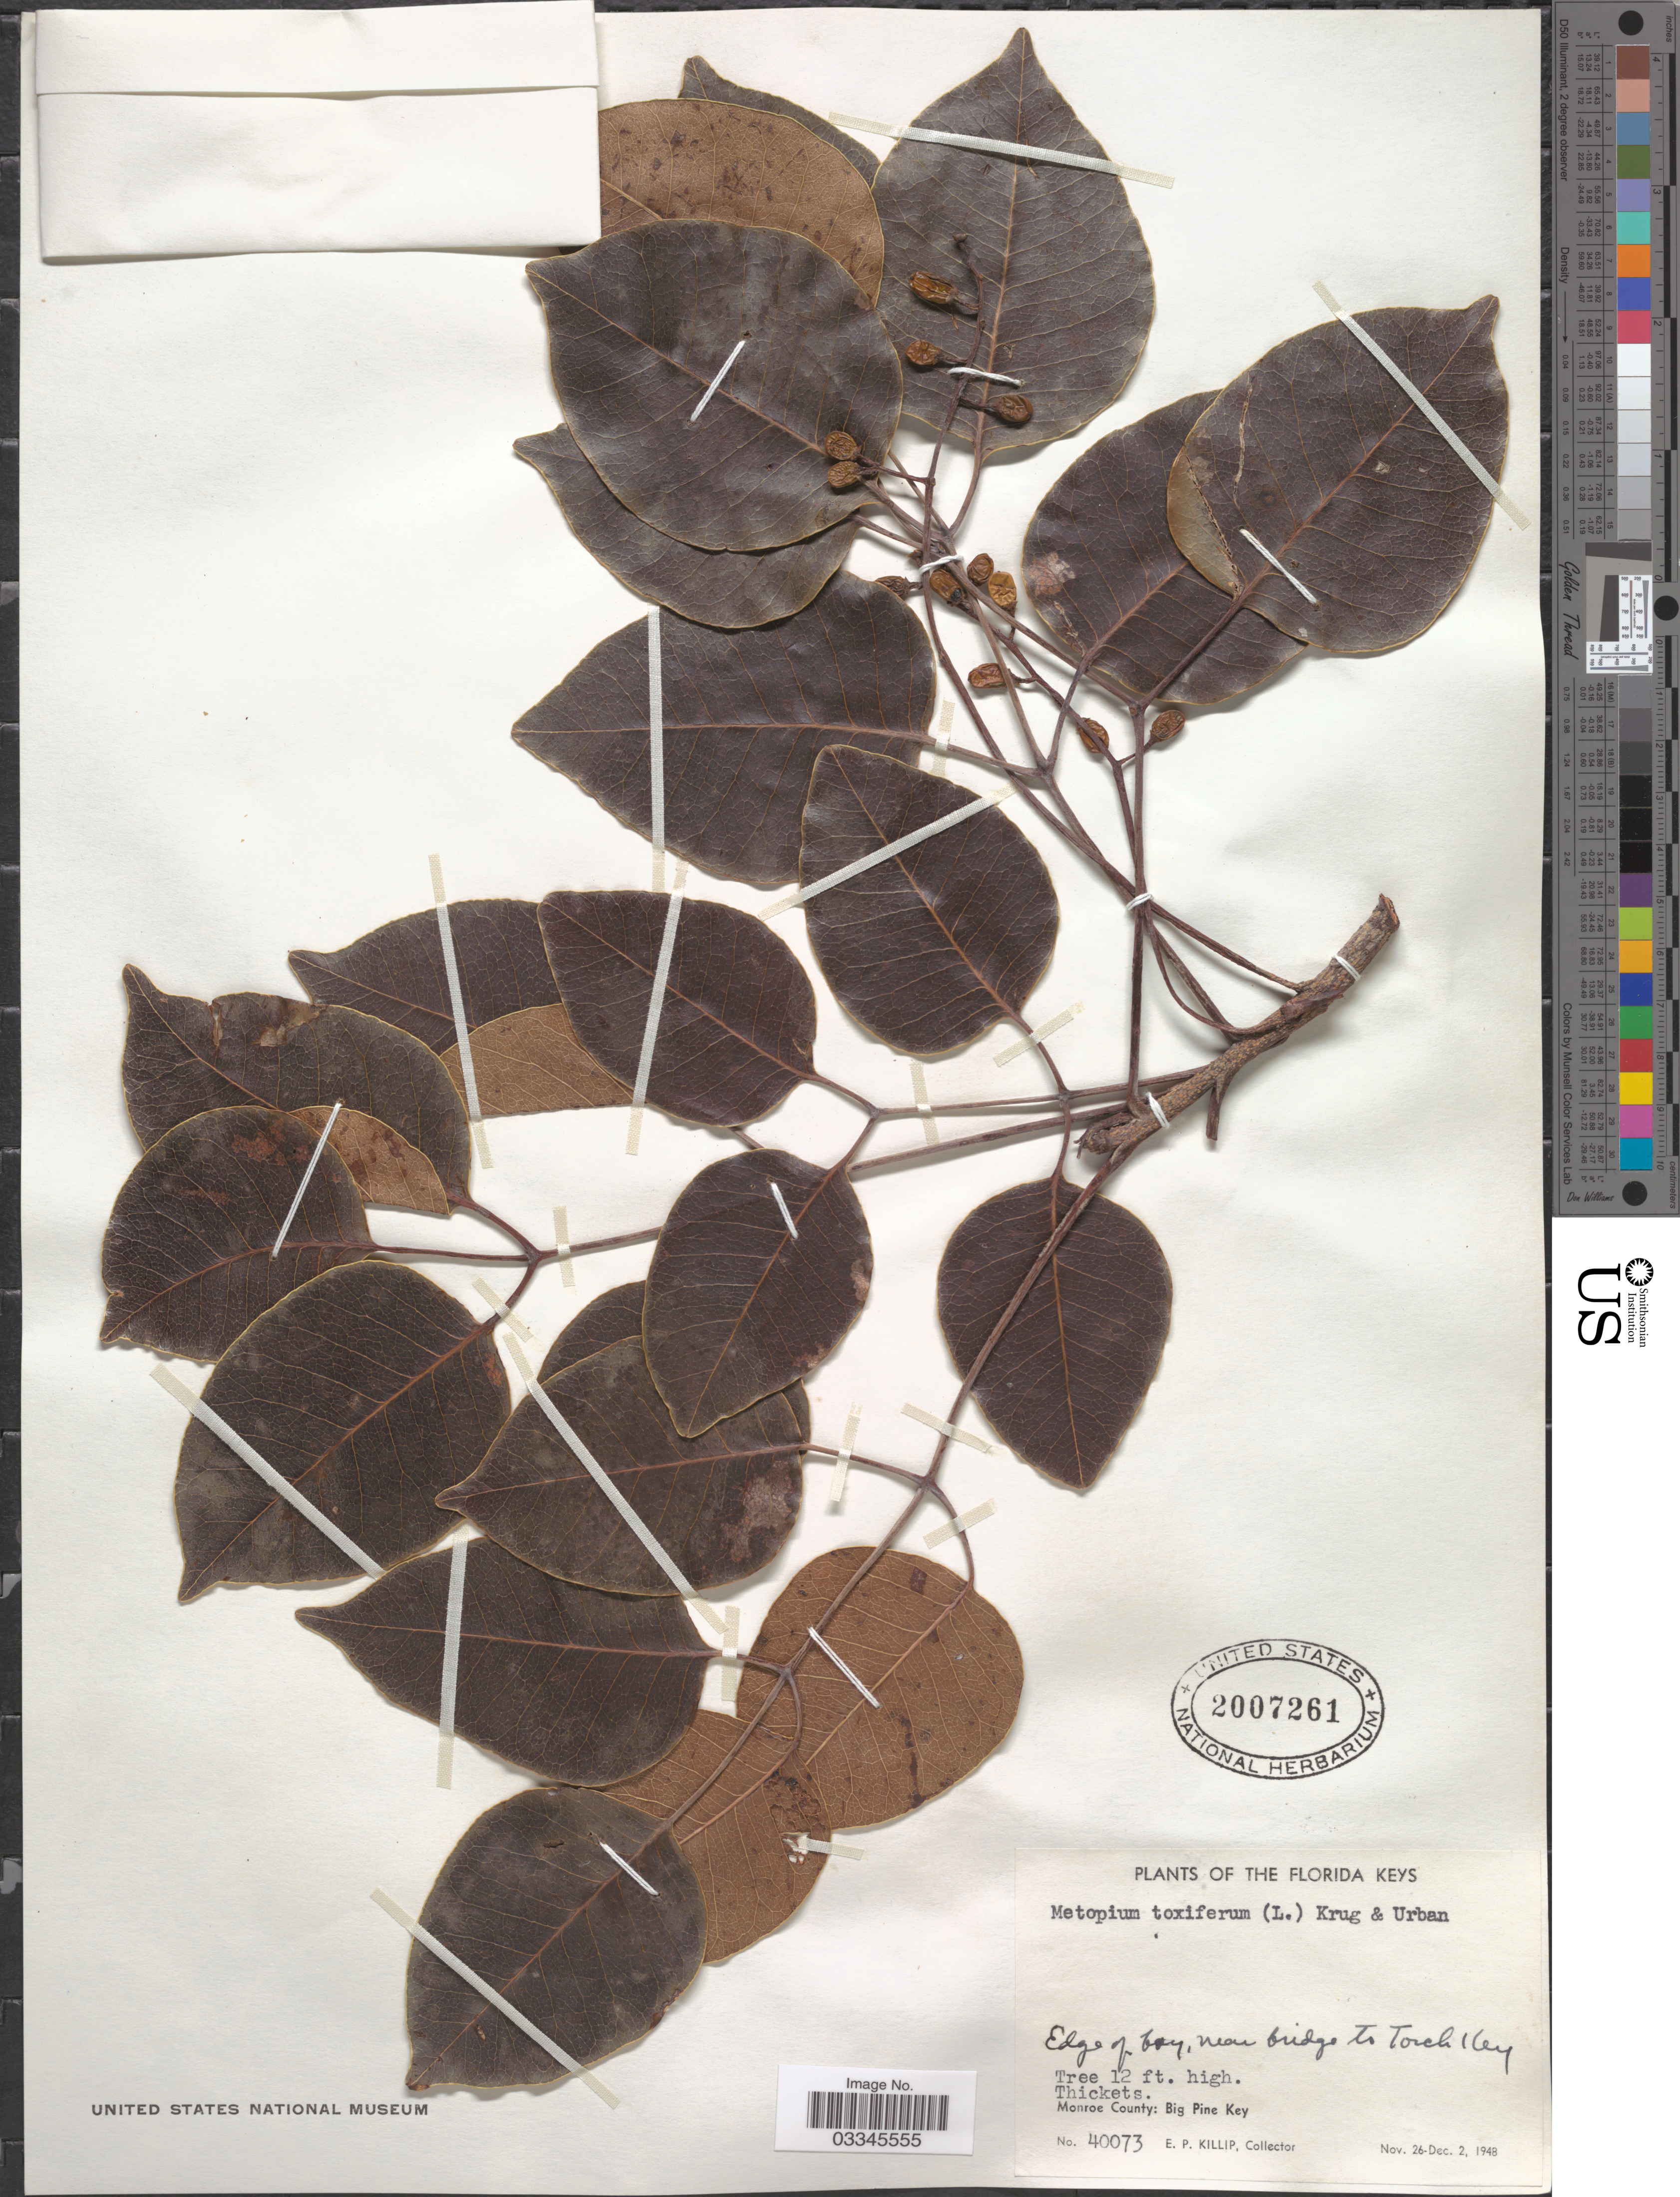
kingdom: Plantae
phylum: Tracheophyta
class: Magnoliopsida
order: Sapindales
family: Anacardiaceae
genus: Metopium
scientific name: Metopium toxiferum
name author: (L.) Krug & Urb.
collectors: E. P. Killip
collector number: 40073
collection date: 1948-11-26/1948-12-02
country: United States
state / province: Florida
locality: Florida Keys. Monroe County: Big Pine Key.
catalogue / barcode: US 2007261